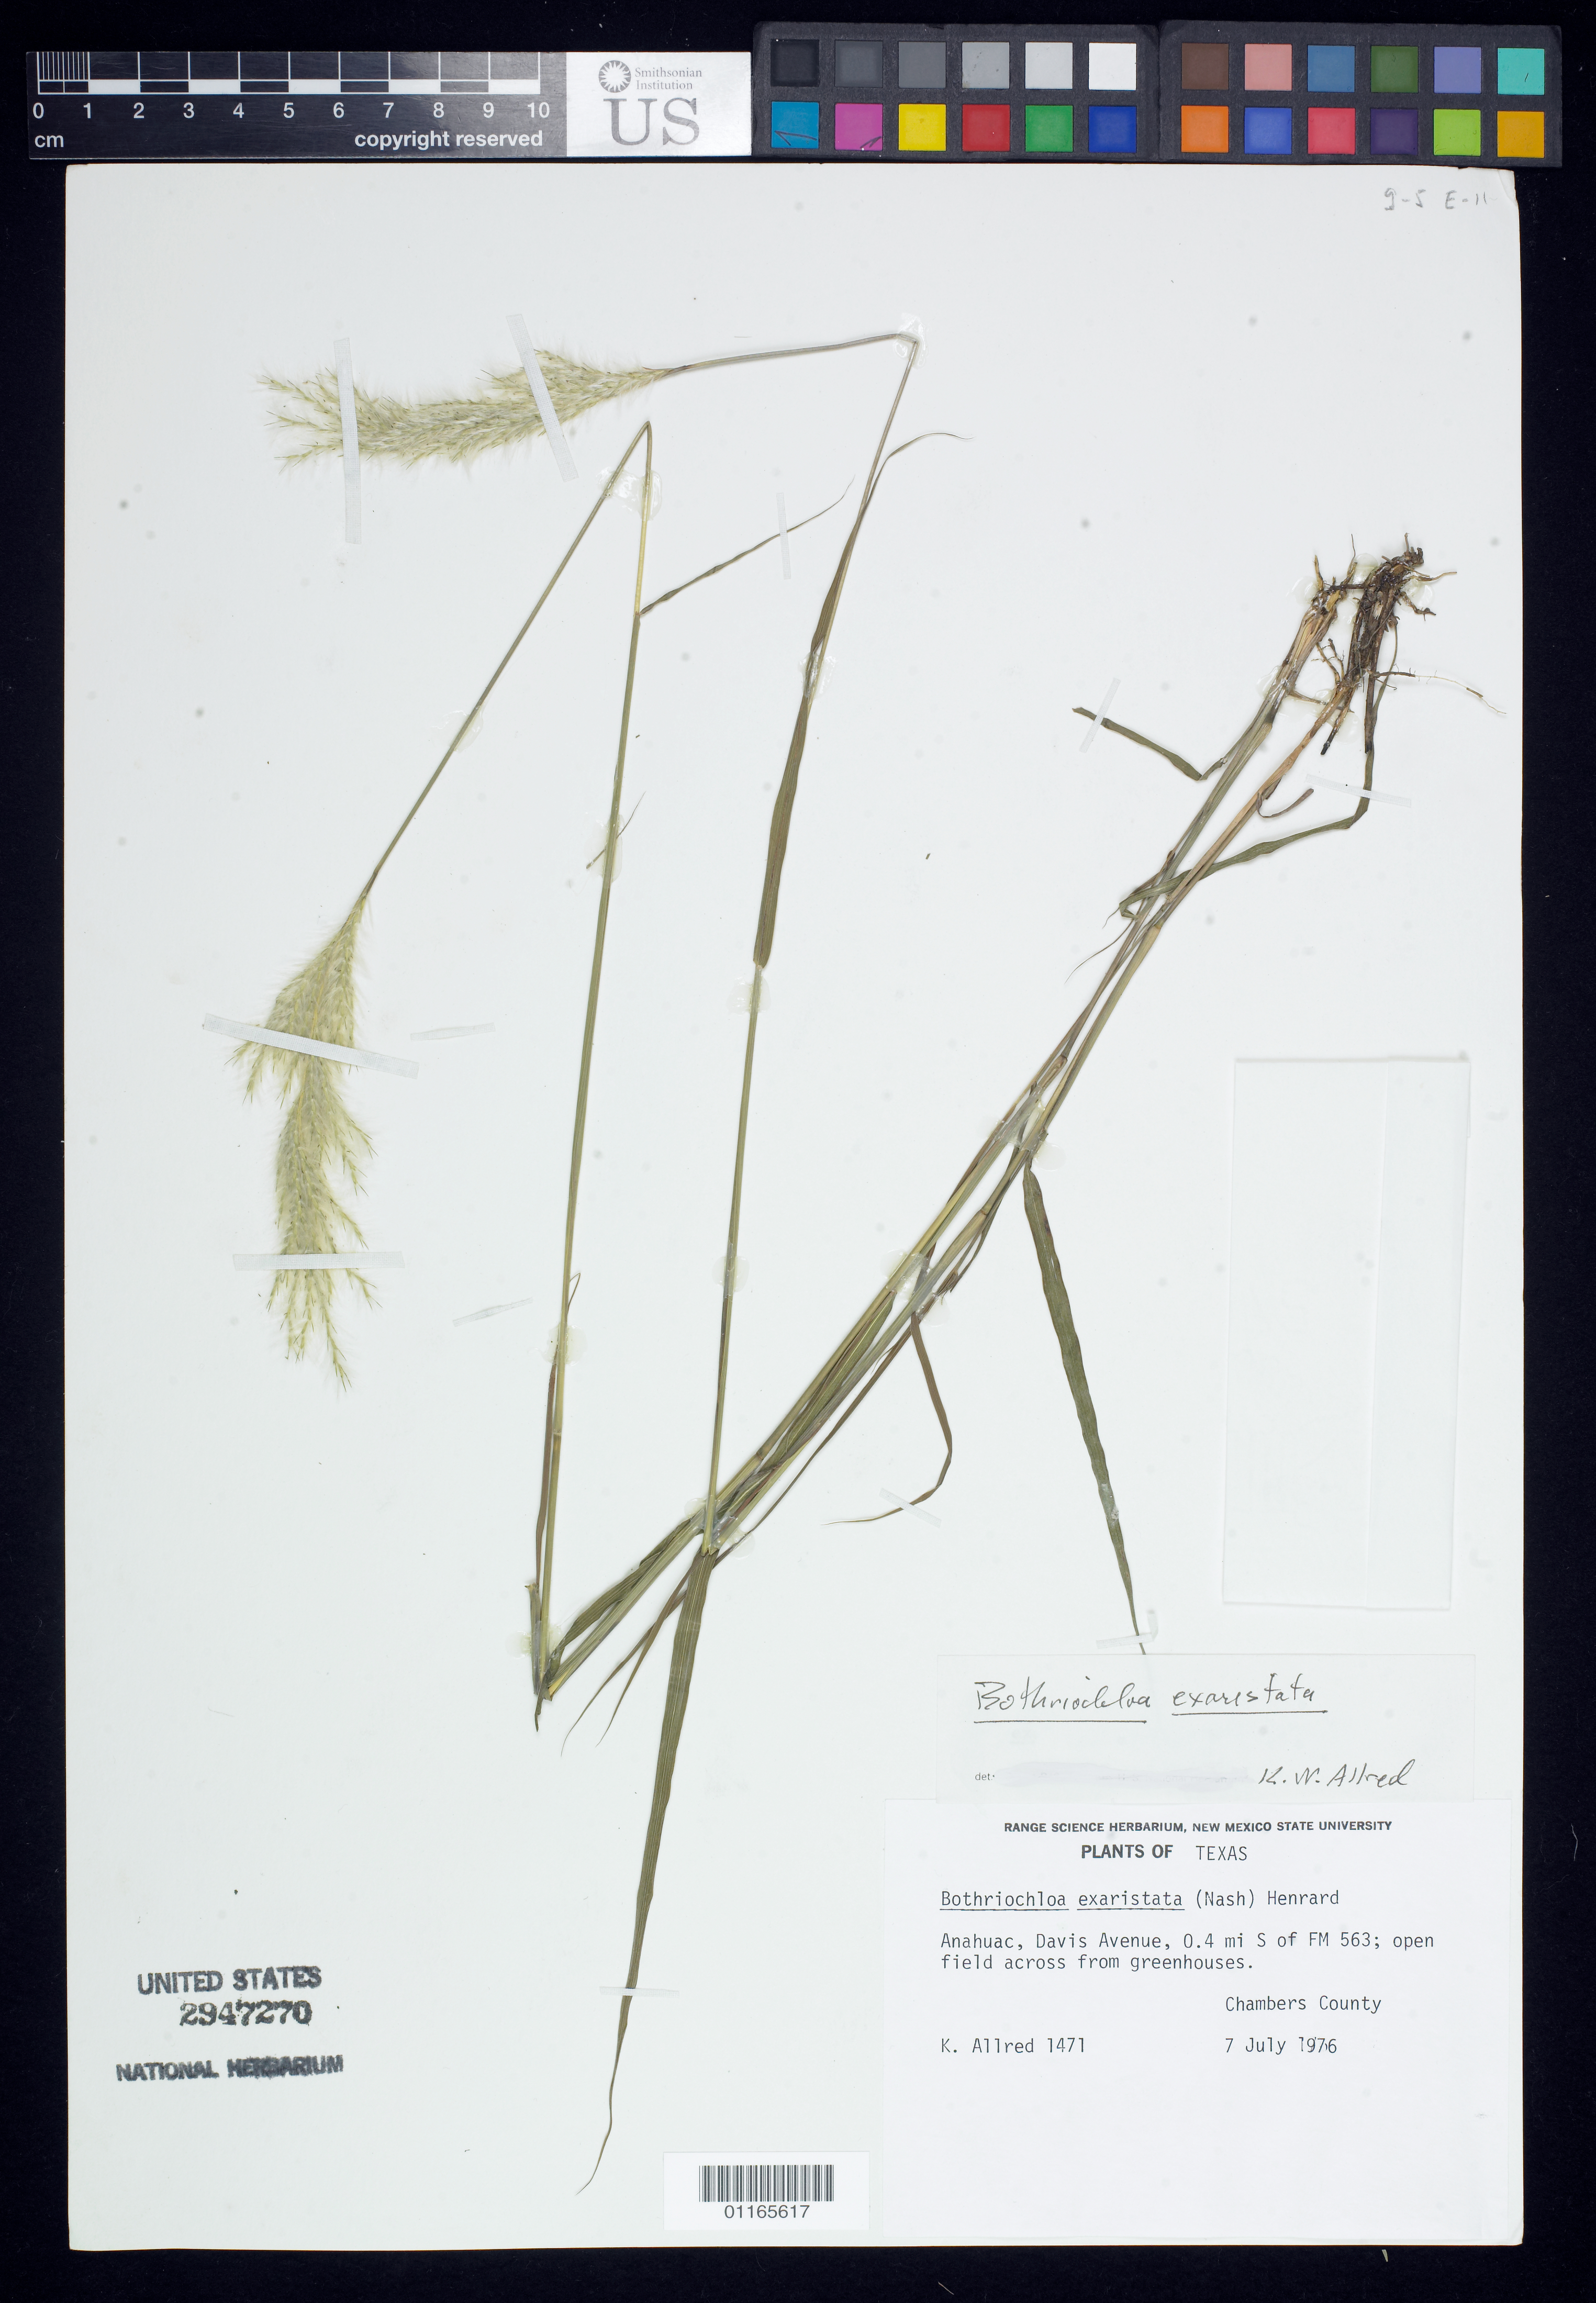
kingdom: Plantae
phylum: Tracheophyta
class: Liliopsida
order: Poales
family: Poaceae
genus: Bothriochloa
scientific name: Bothriochloa exaristata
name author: (Nash) Henr.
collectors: K. Allred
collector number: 1471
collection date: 1976-07-07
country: United States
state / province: Texas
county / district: Chambers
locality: Anahuac, Davis Avenue, 0.4 mi S of FM 563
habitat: open field across from greenhouses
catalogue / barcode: US 2947270